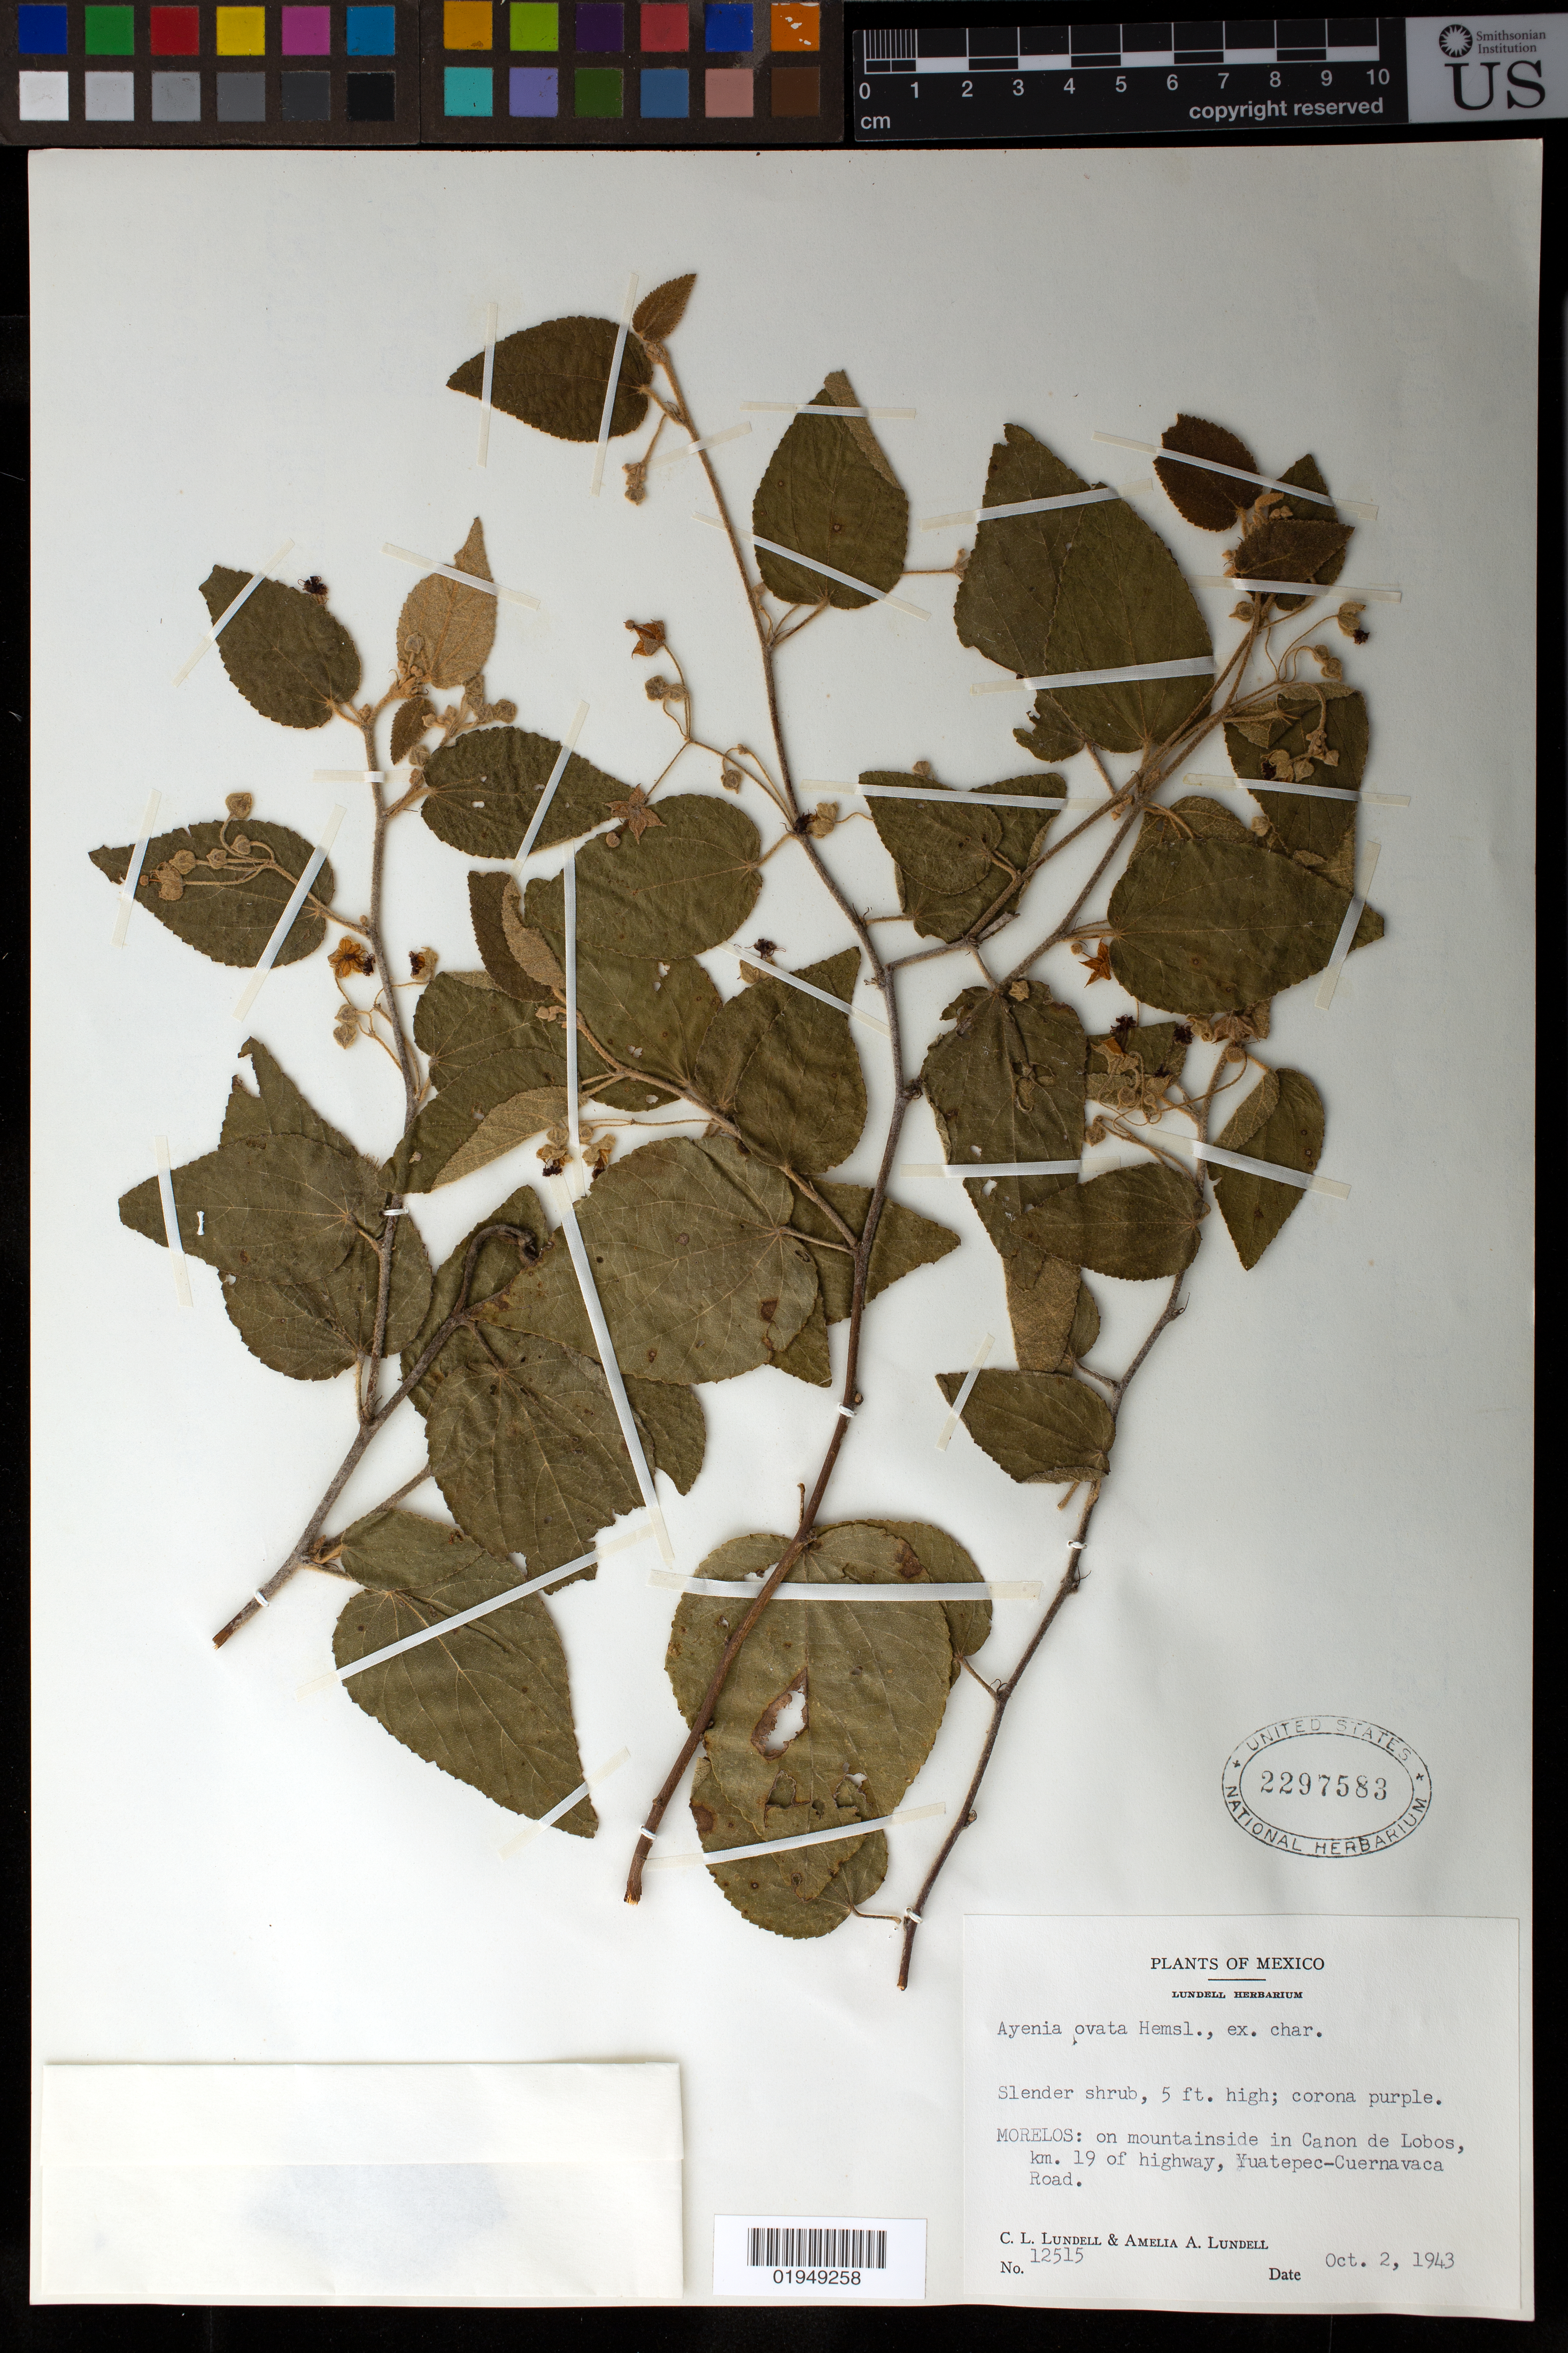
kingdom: Plantae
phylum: Tracheophyta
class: Magnoliopsida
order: Malvales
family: Malvaceae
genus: Ayenia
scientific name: Ayenia ovata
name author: Hemsley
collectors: C. L. Lundell & A. A. Lundell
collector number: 12515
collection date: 1943-10-02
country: Mexico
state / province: Morelos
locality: On mountainside in Canon de Lobos, km. 19, Yuatepec-Cuernavaca Road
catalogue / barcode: US 2297583